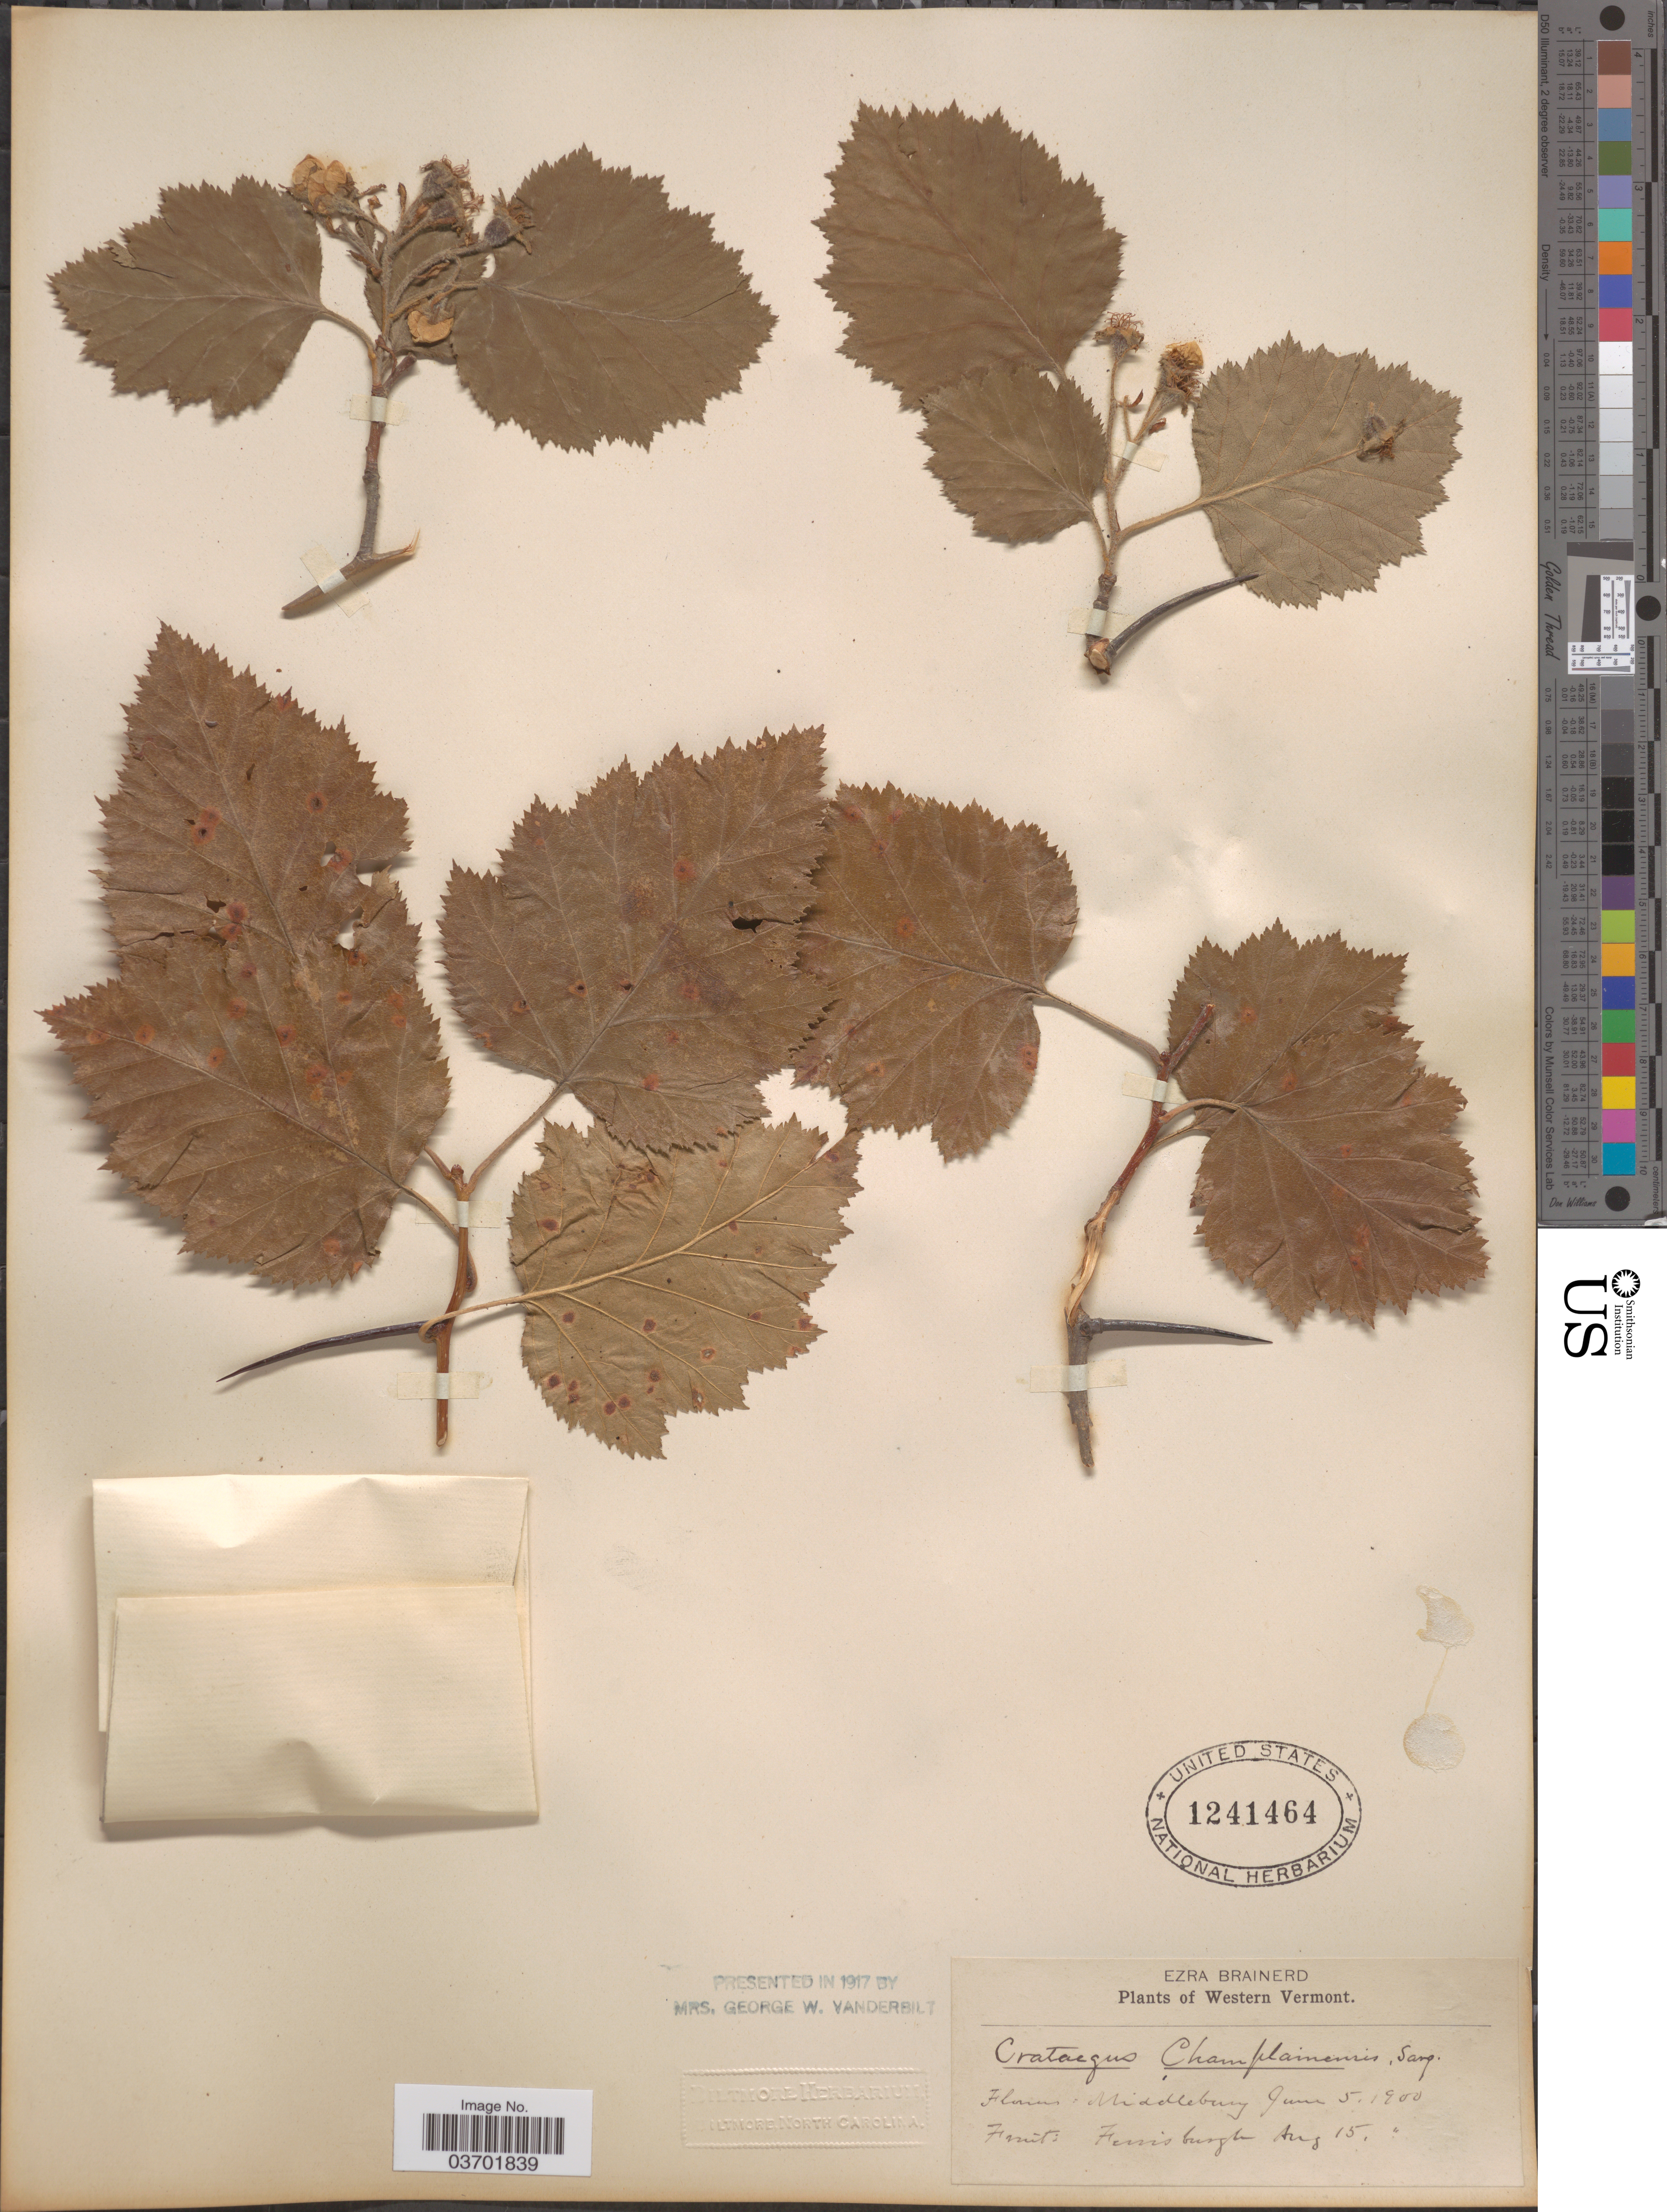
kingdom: Plantae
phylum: Tracheophyta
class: Magnoliopsida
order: Rosales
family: Rosaceae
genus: Crataegus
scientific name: Crataegus submollis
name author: Sarg.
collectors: E. Brainerd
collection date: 1900-06-05/1900-08-15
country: United States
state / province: Vermont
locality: Western Vermont. Middlebury. Ferrisburgh.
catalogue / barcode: US 1241464